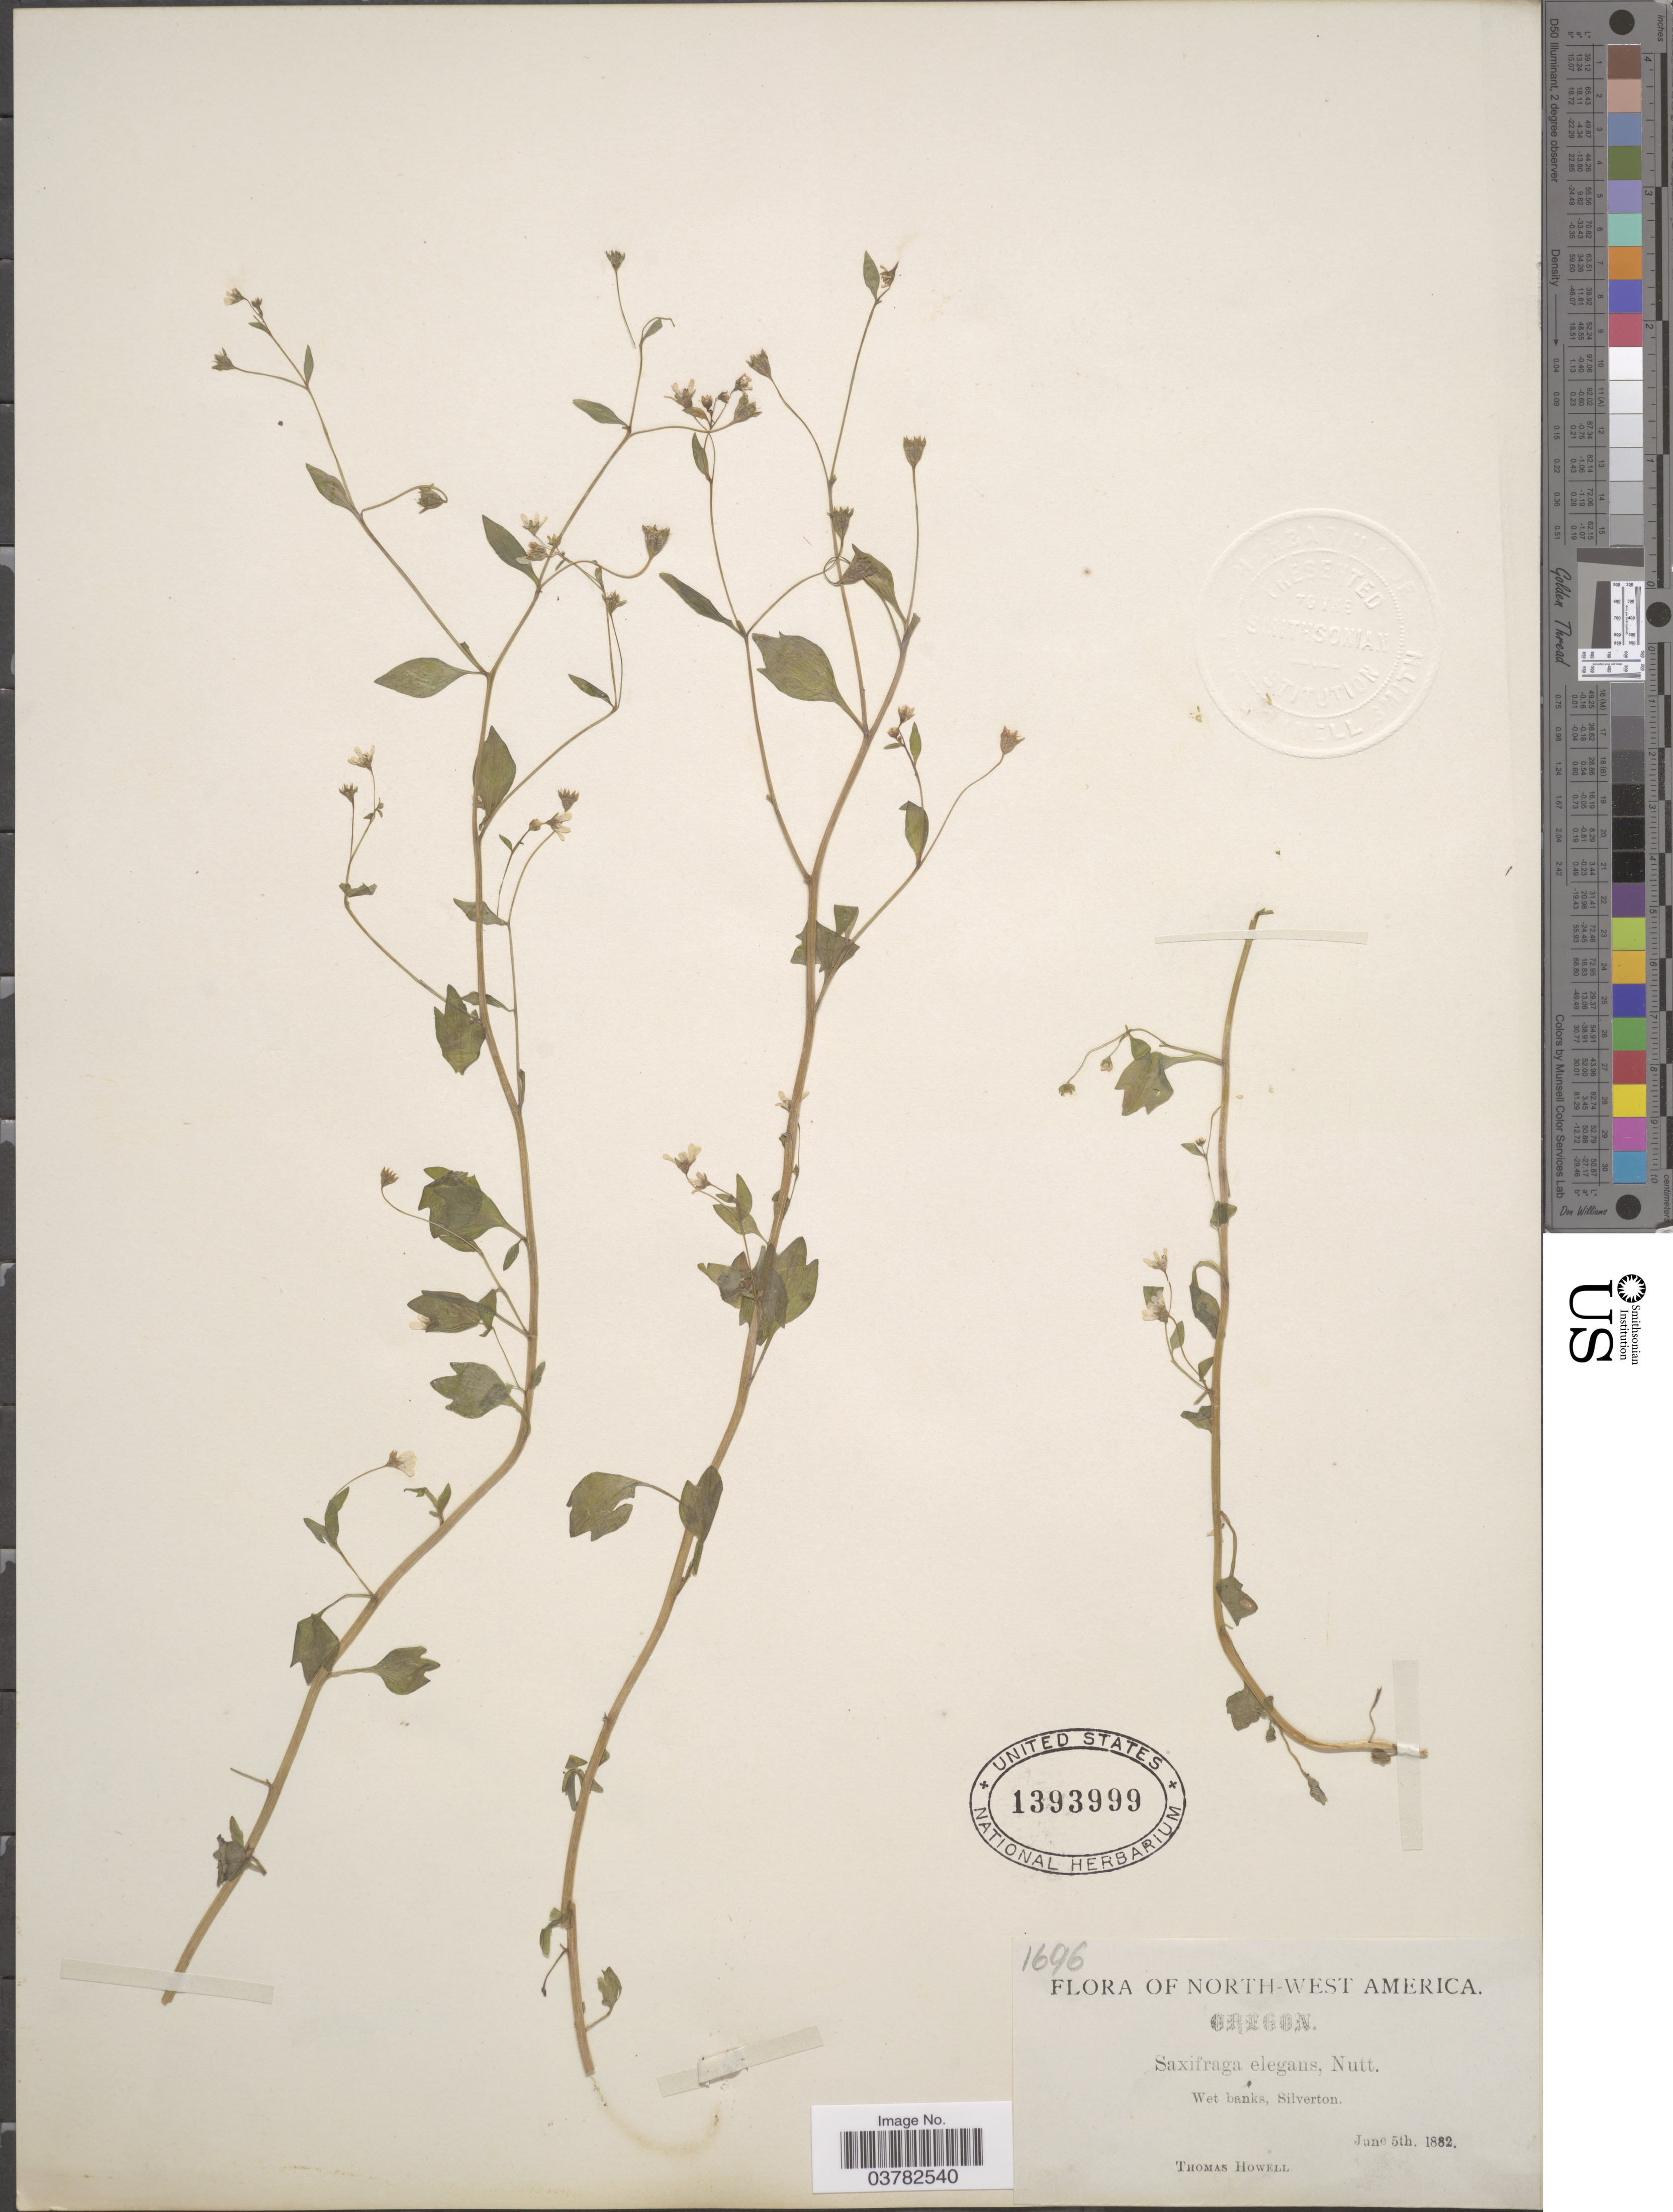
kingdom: Plantae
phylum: Tracheophyta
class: Magnoliopsida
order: Saxifragales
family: Saxifragaceae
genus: Saxifraga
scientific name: Saxifraga nuttallii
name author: Small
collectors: T. Howell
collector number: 1696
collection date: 1882-06-05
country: United States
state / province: Oregon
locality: North-West America. Silverton.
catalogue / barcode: US 1393999